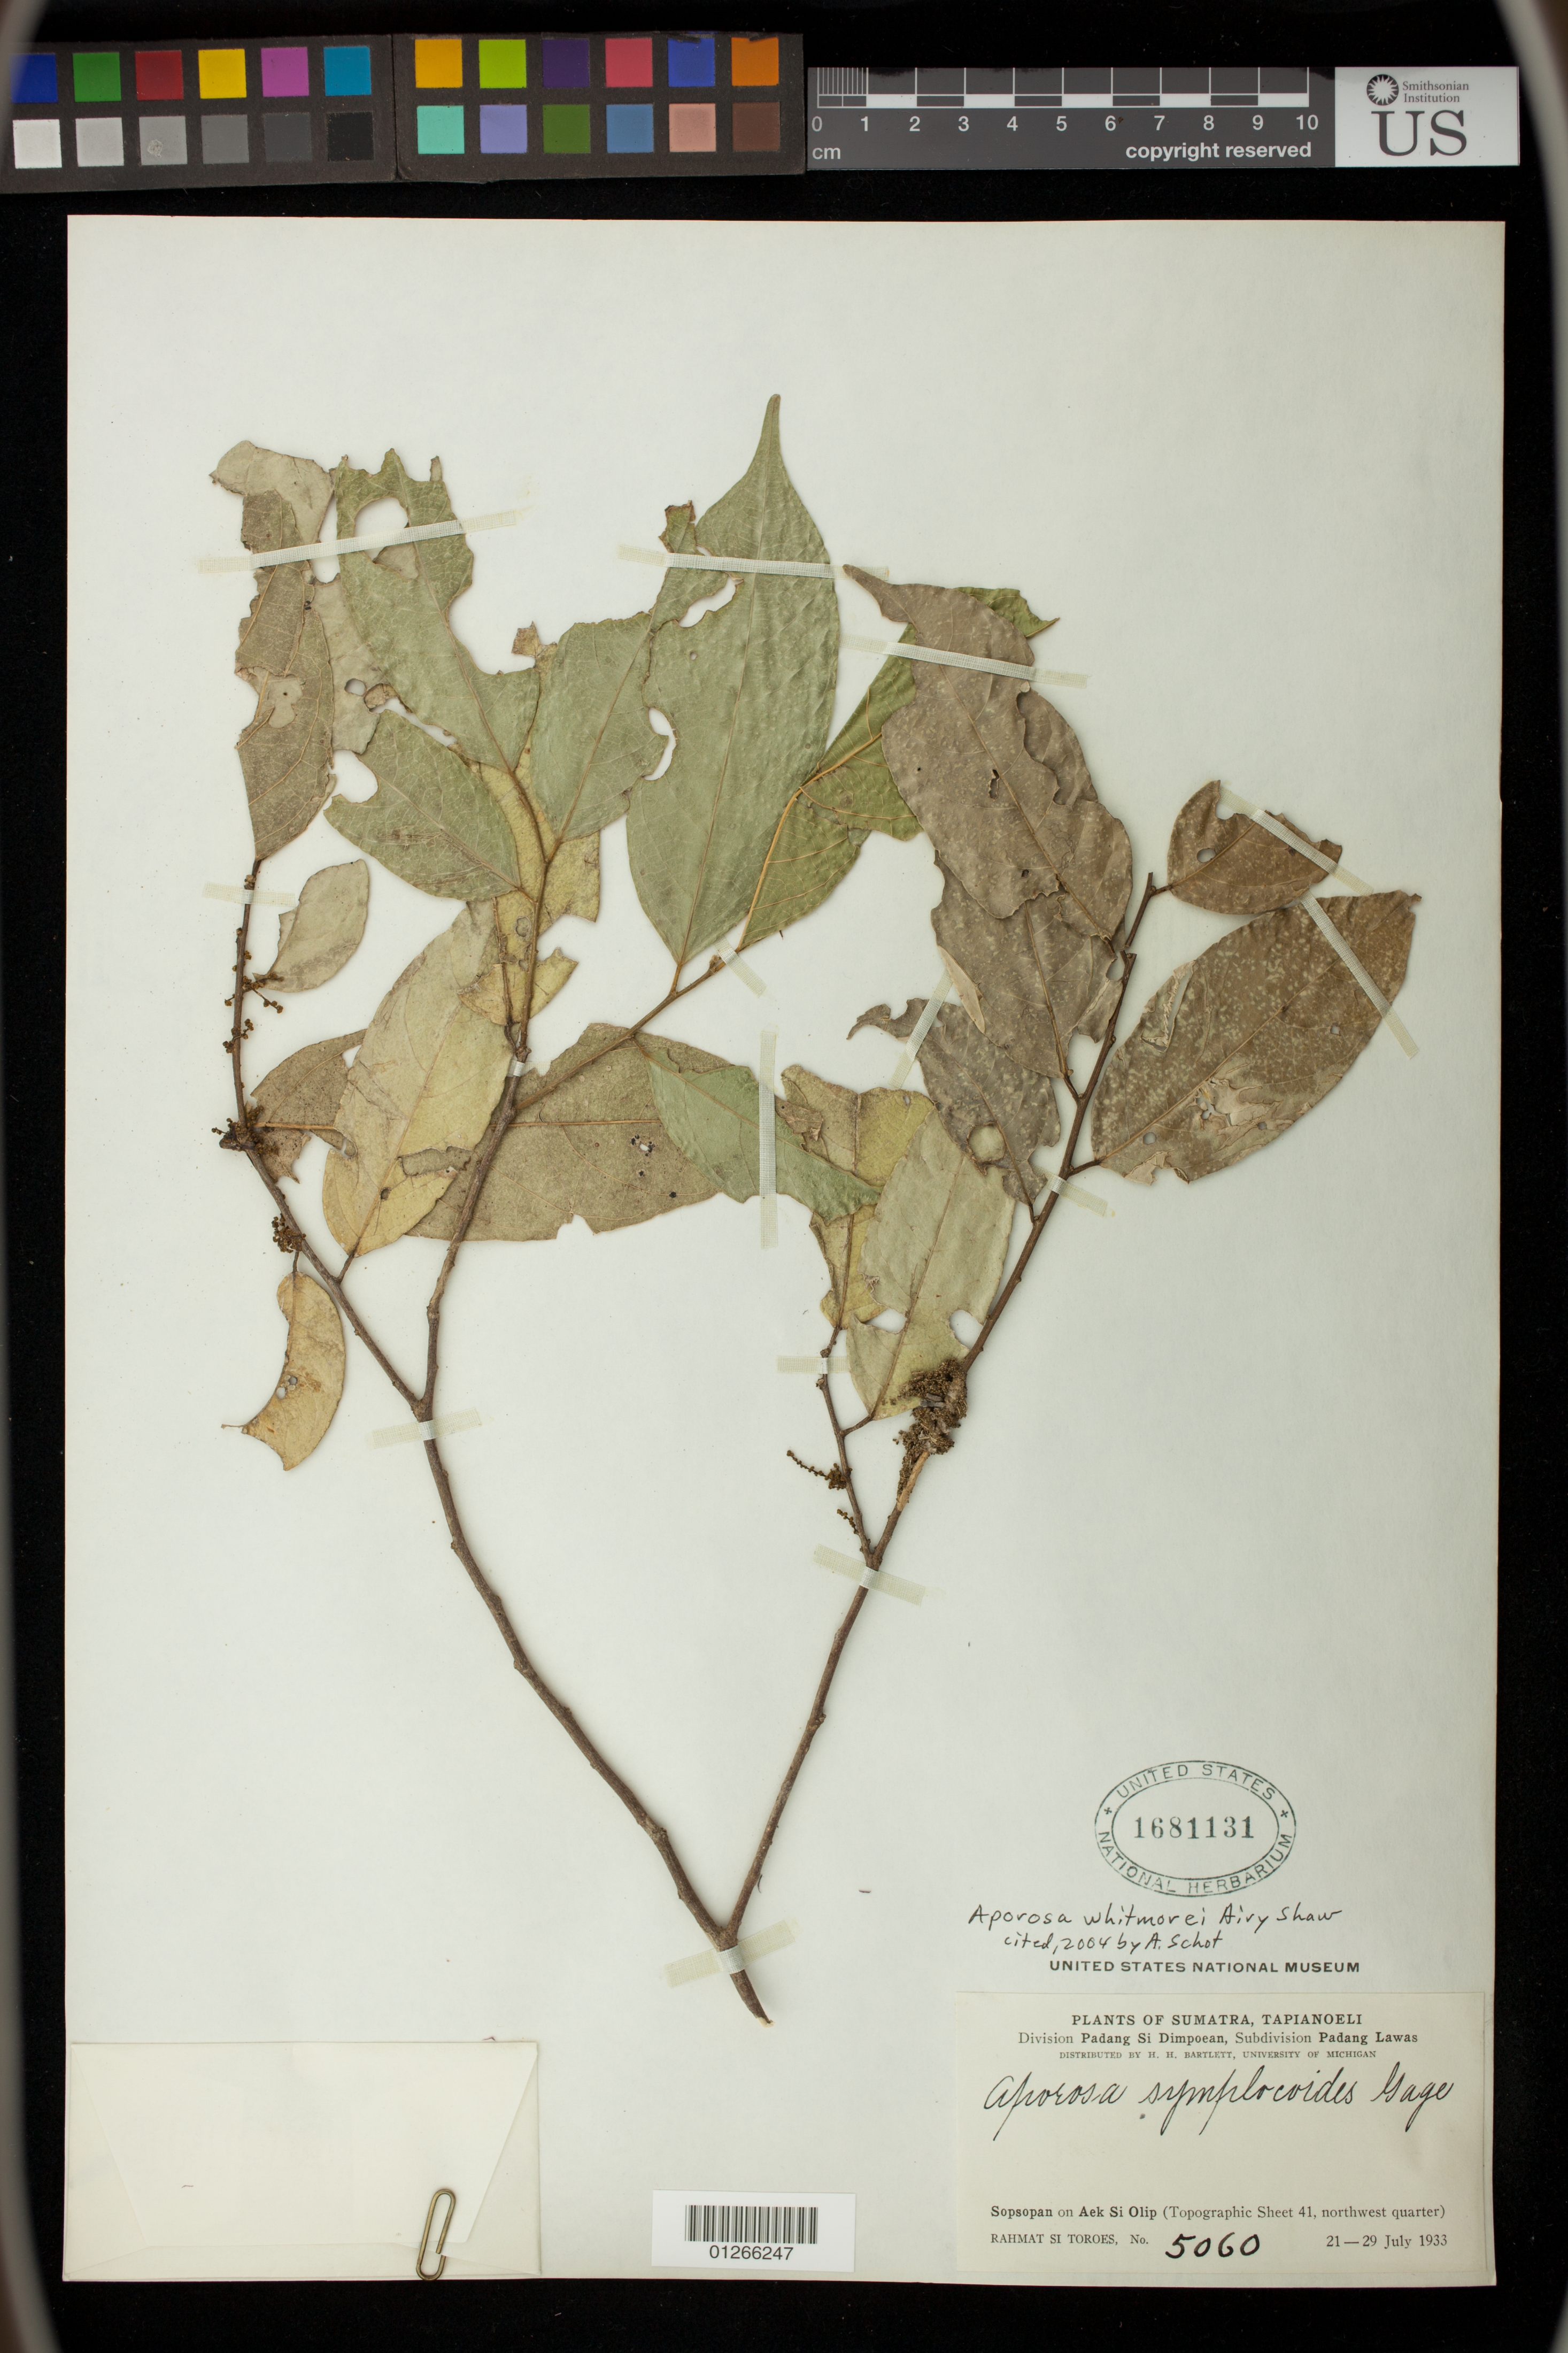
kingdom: Plantae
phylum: Tracheophyta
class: Magnoliopsida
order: Malpighiales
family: Phyllanthaceae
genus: Aporosa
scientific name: Aporosa whitmorei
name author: Airy Shaw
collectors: Rahmat Si Boeea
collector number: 5060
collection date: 1933-07-21/1933-07-29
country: Indonesia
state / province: Sumatra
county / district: Sumatera Utara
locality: Sumatra, Tapianoeli [Tapanuli]. Division Padang Si Dimpoean [Sidempuan], Subdivision Padang Lawas. Sopsopan [Sosopan] on Aek Si Olip [Siolip] (Topographic Sheet 41, northwest quarter).